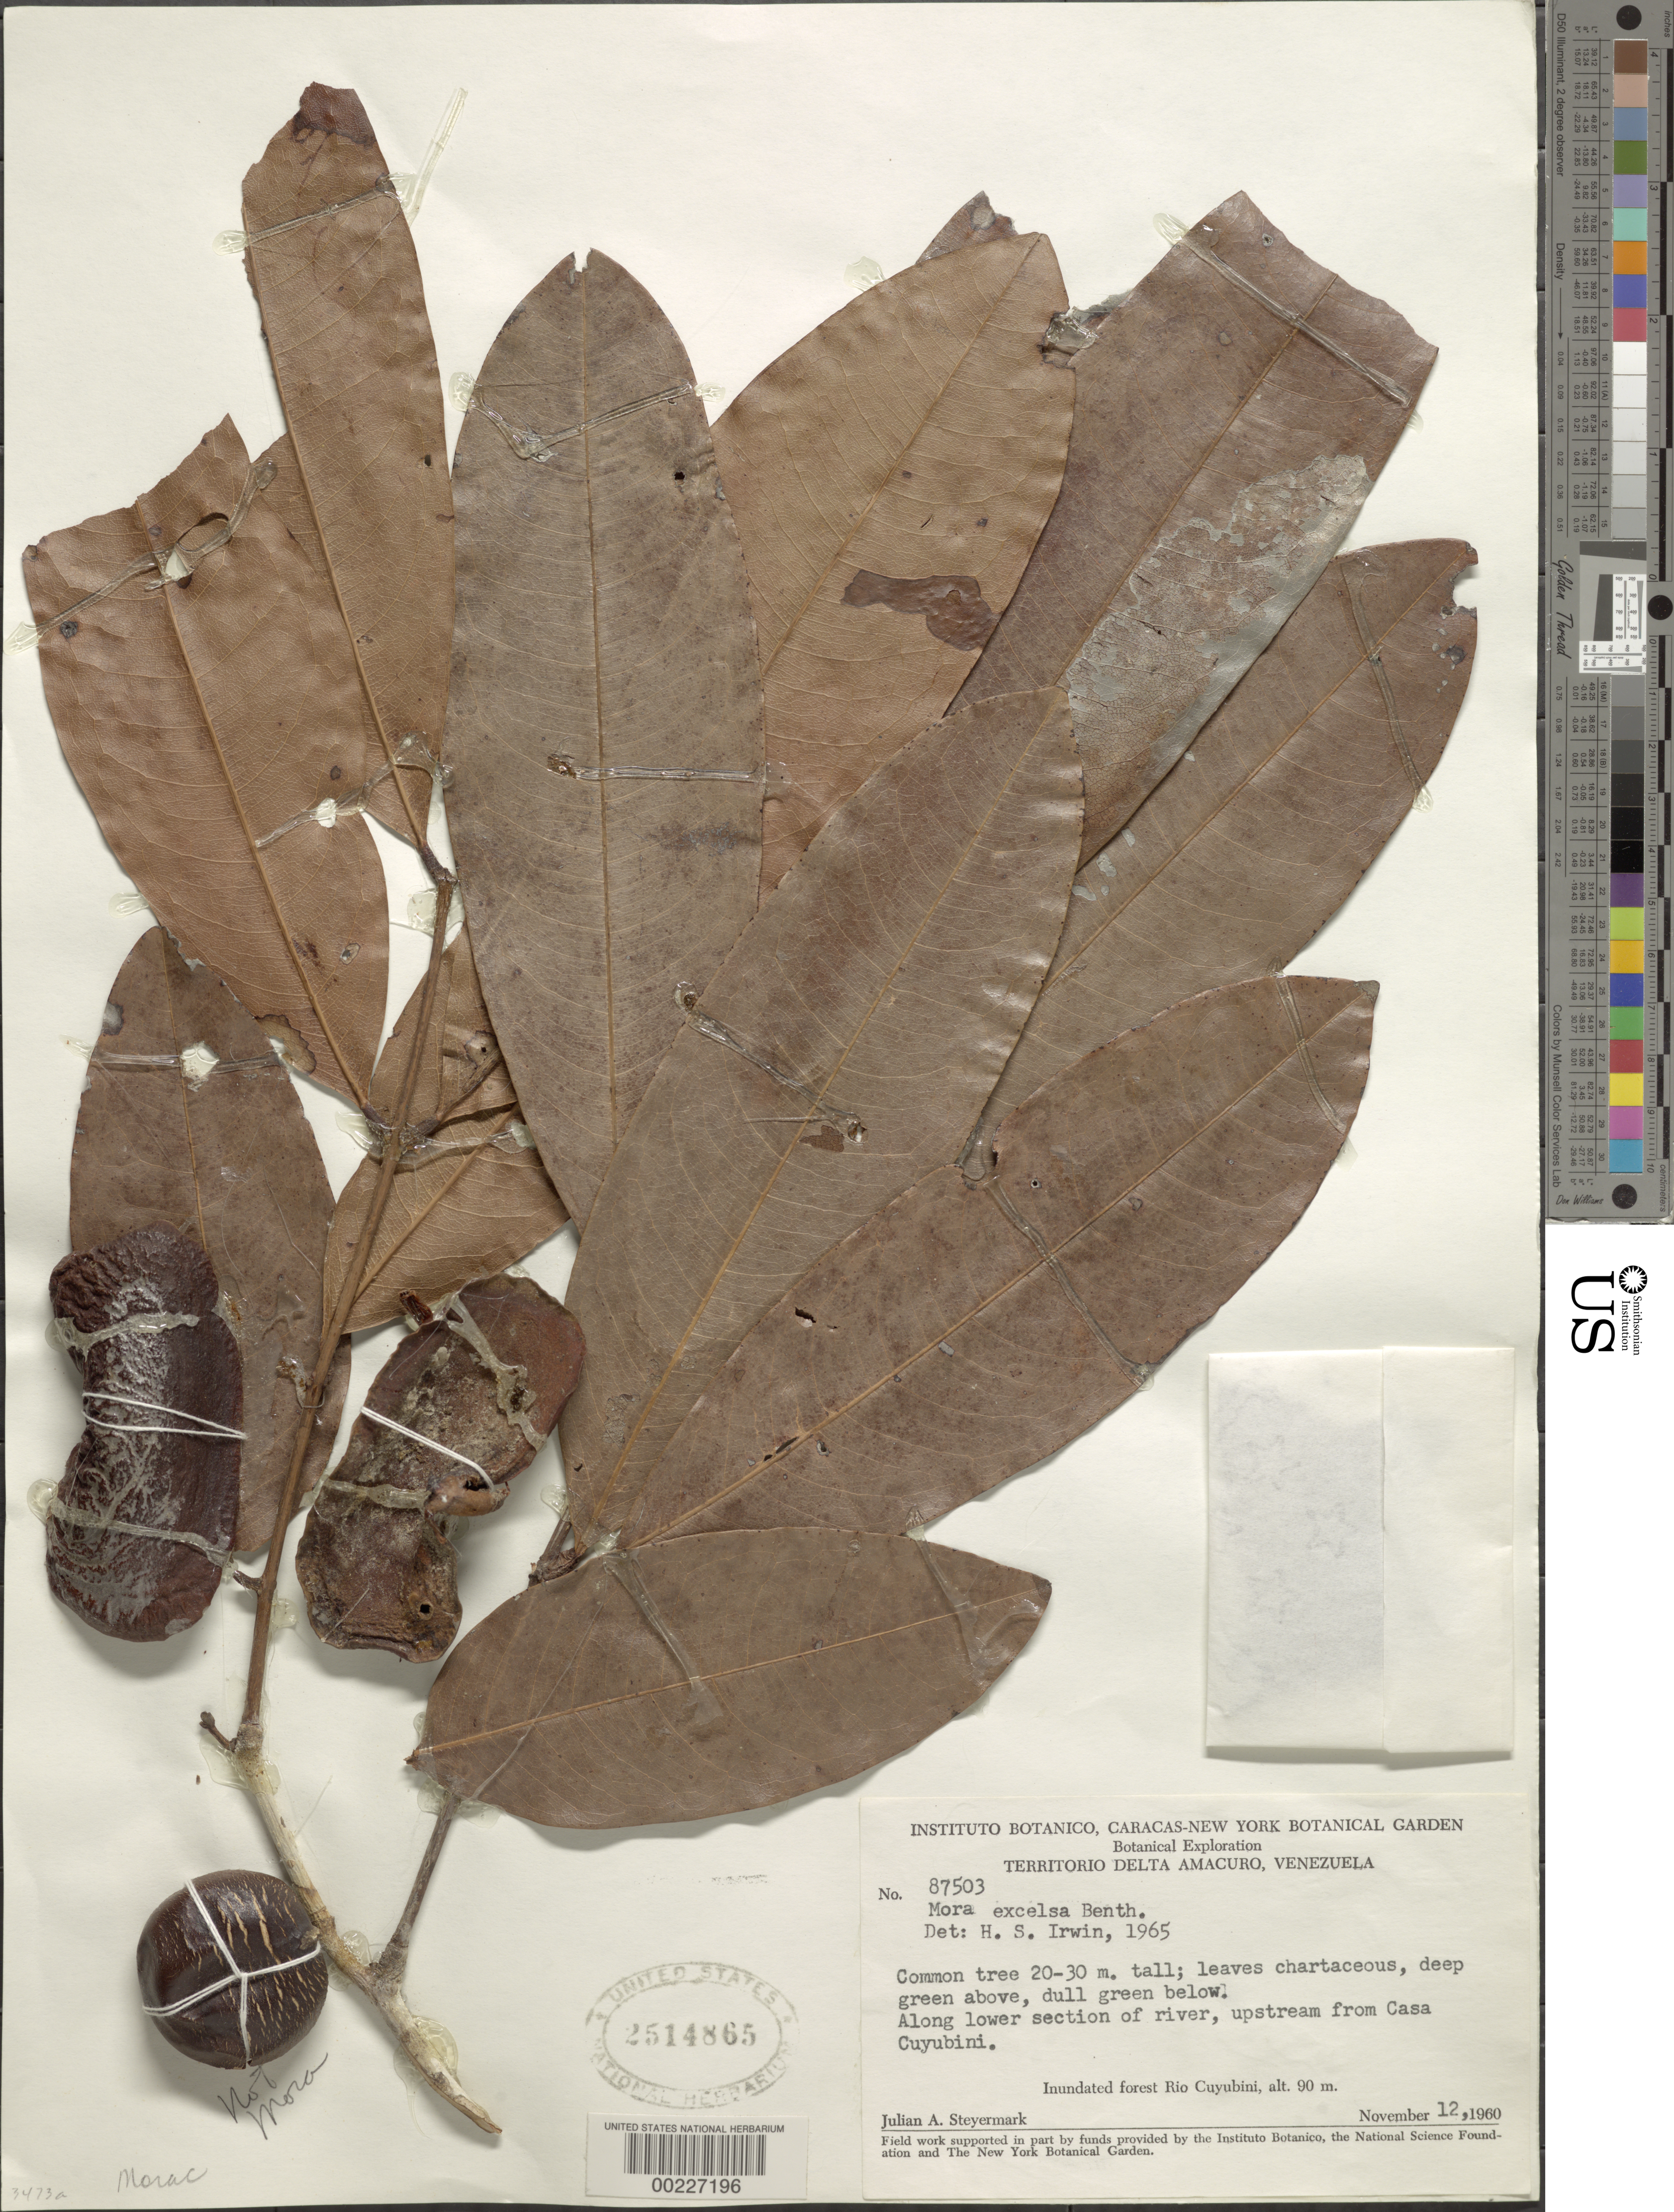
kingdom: Plantae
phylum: Tracheophyta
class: Magnoliopsida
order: Fabales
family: Fabaceae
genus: Mora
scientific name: Mora excelsa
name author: Benth.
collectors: J. Steyermark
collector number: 87503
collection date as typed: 12 Nov 1960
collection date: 1960-11-12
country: Venezuela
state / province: Delta Amacuro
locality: Along lower section of river, upstream from casa cuyubini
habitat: Inundated forest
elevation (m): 90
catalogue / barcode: US 2514865